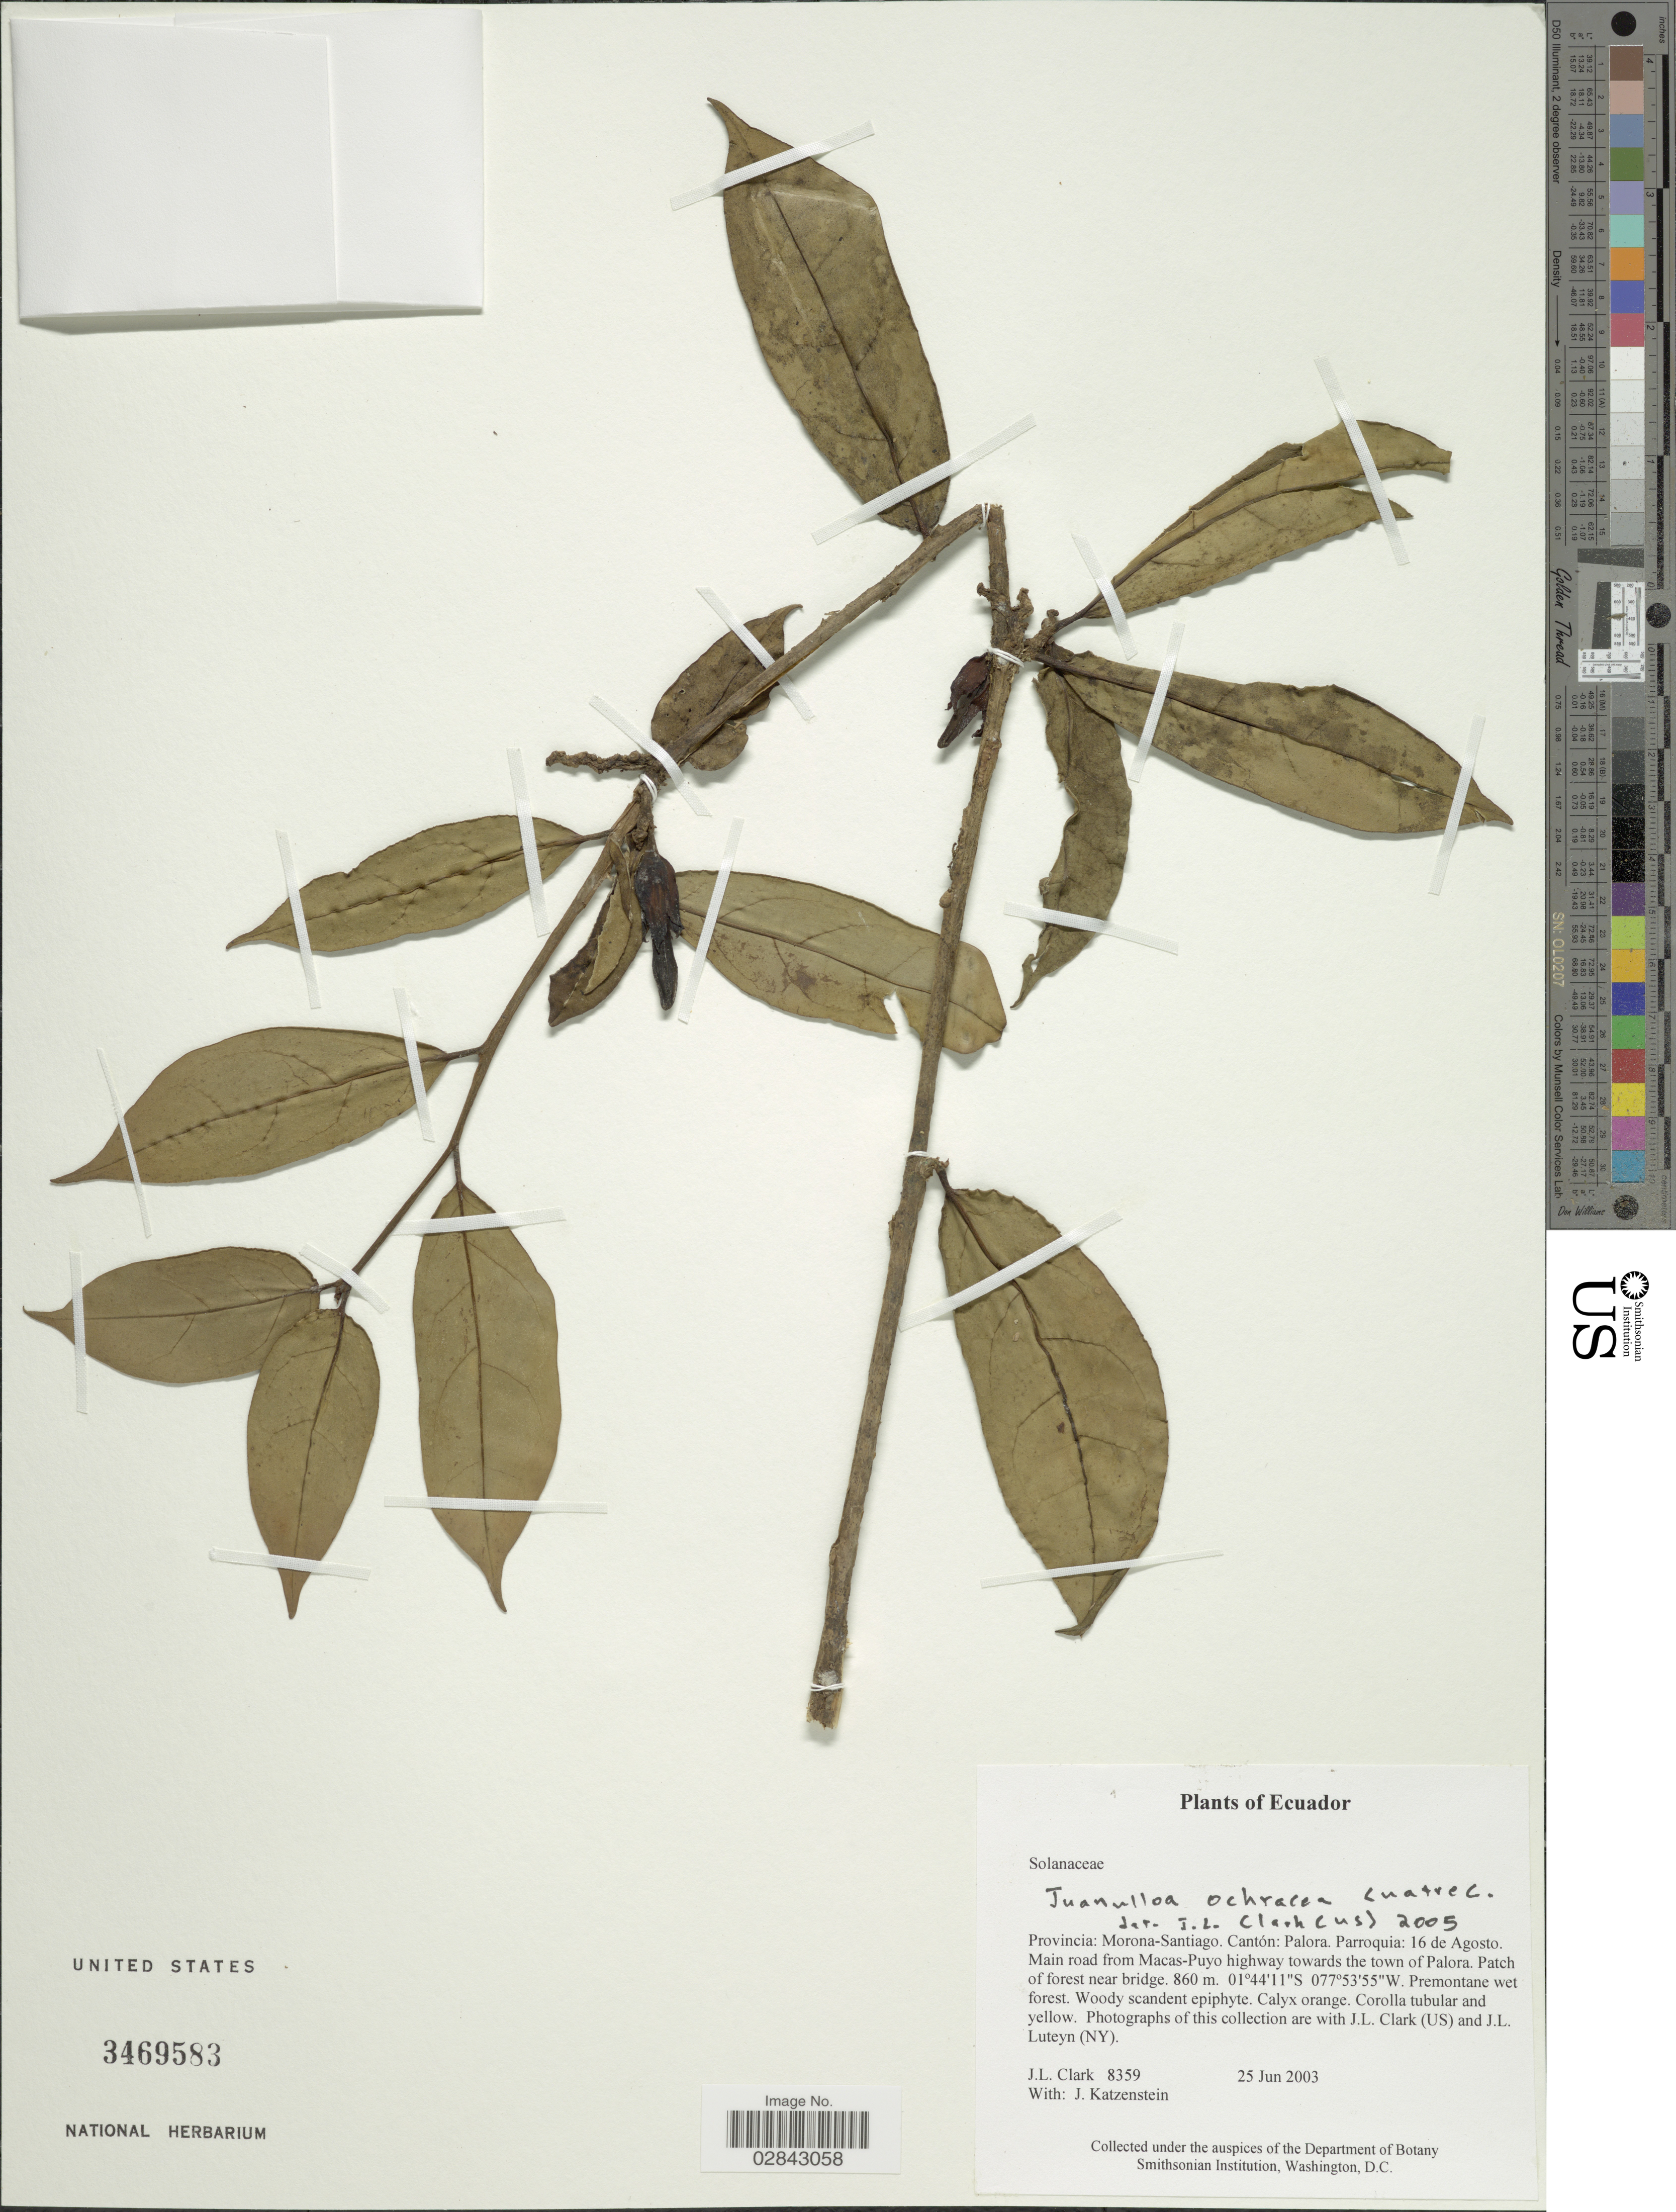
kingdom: Plantae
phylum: Tracheophyta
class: Magnoliopsida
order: Solanales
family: Solanaceae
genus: Juanulloa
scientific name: Juanulloa ochracea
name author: Cuatrec.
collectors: J. L. Clark & J. Katzenstein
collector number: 8359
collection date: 2003-06-25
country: Ecuador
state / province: Morona-Santiago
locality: Cantón: Palora. Parroquia: 16 de Agosto. Main road from Macas-Puyo highway towards the town of Palora.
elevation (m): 860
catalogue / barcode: US 3469583